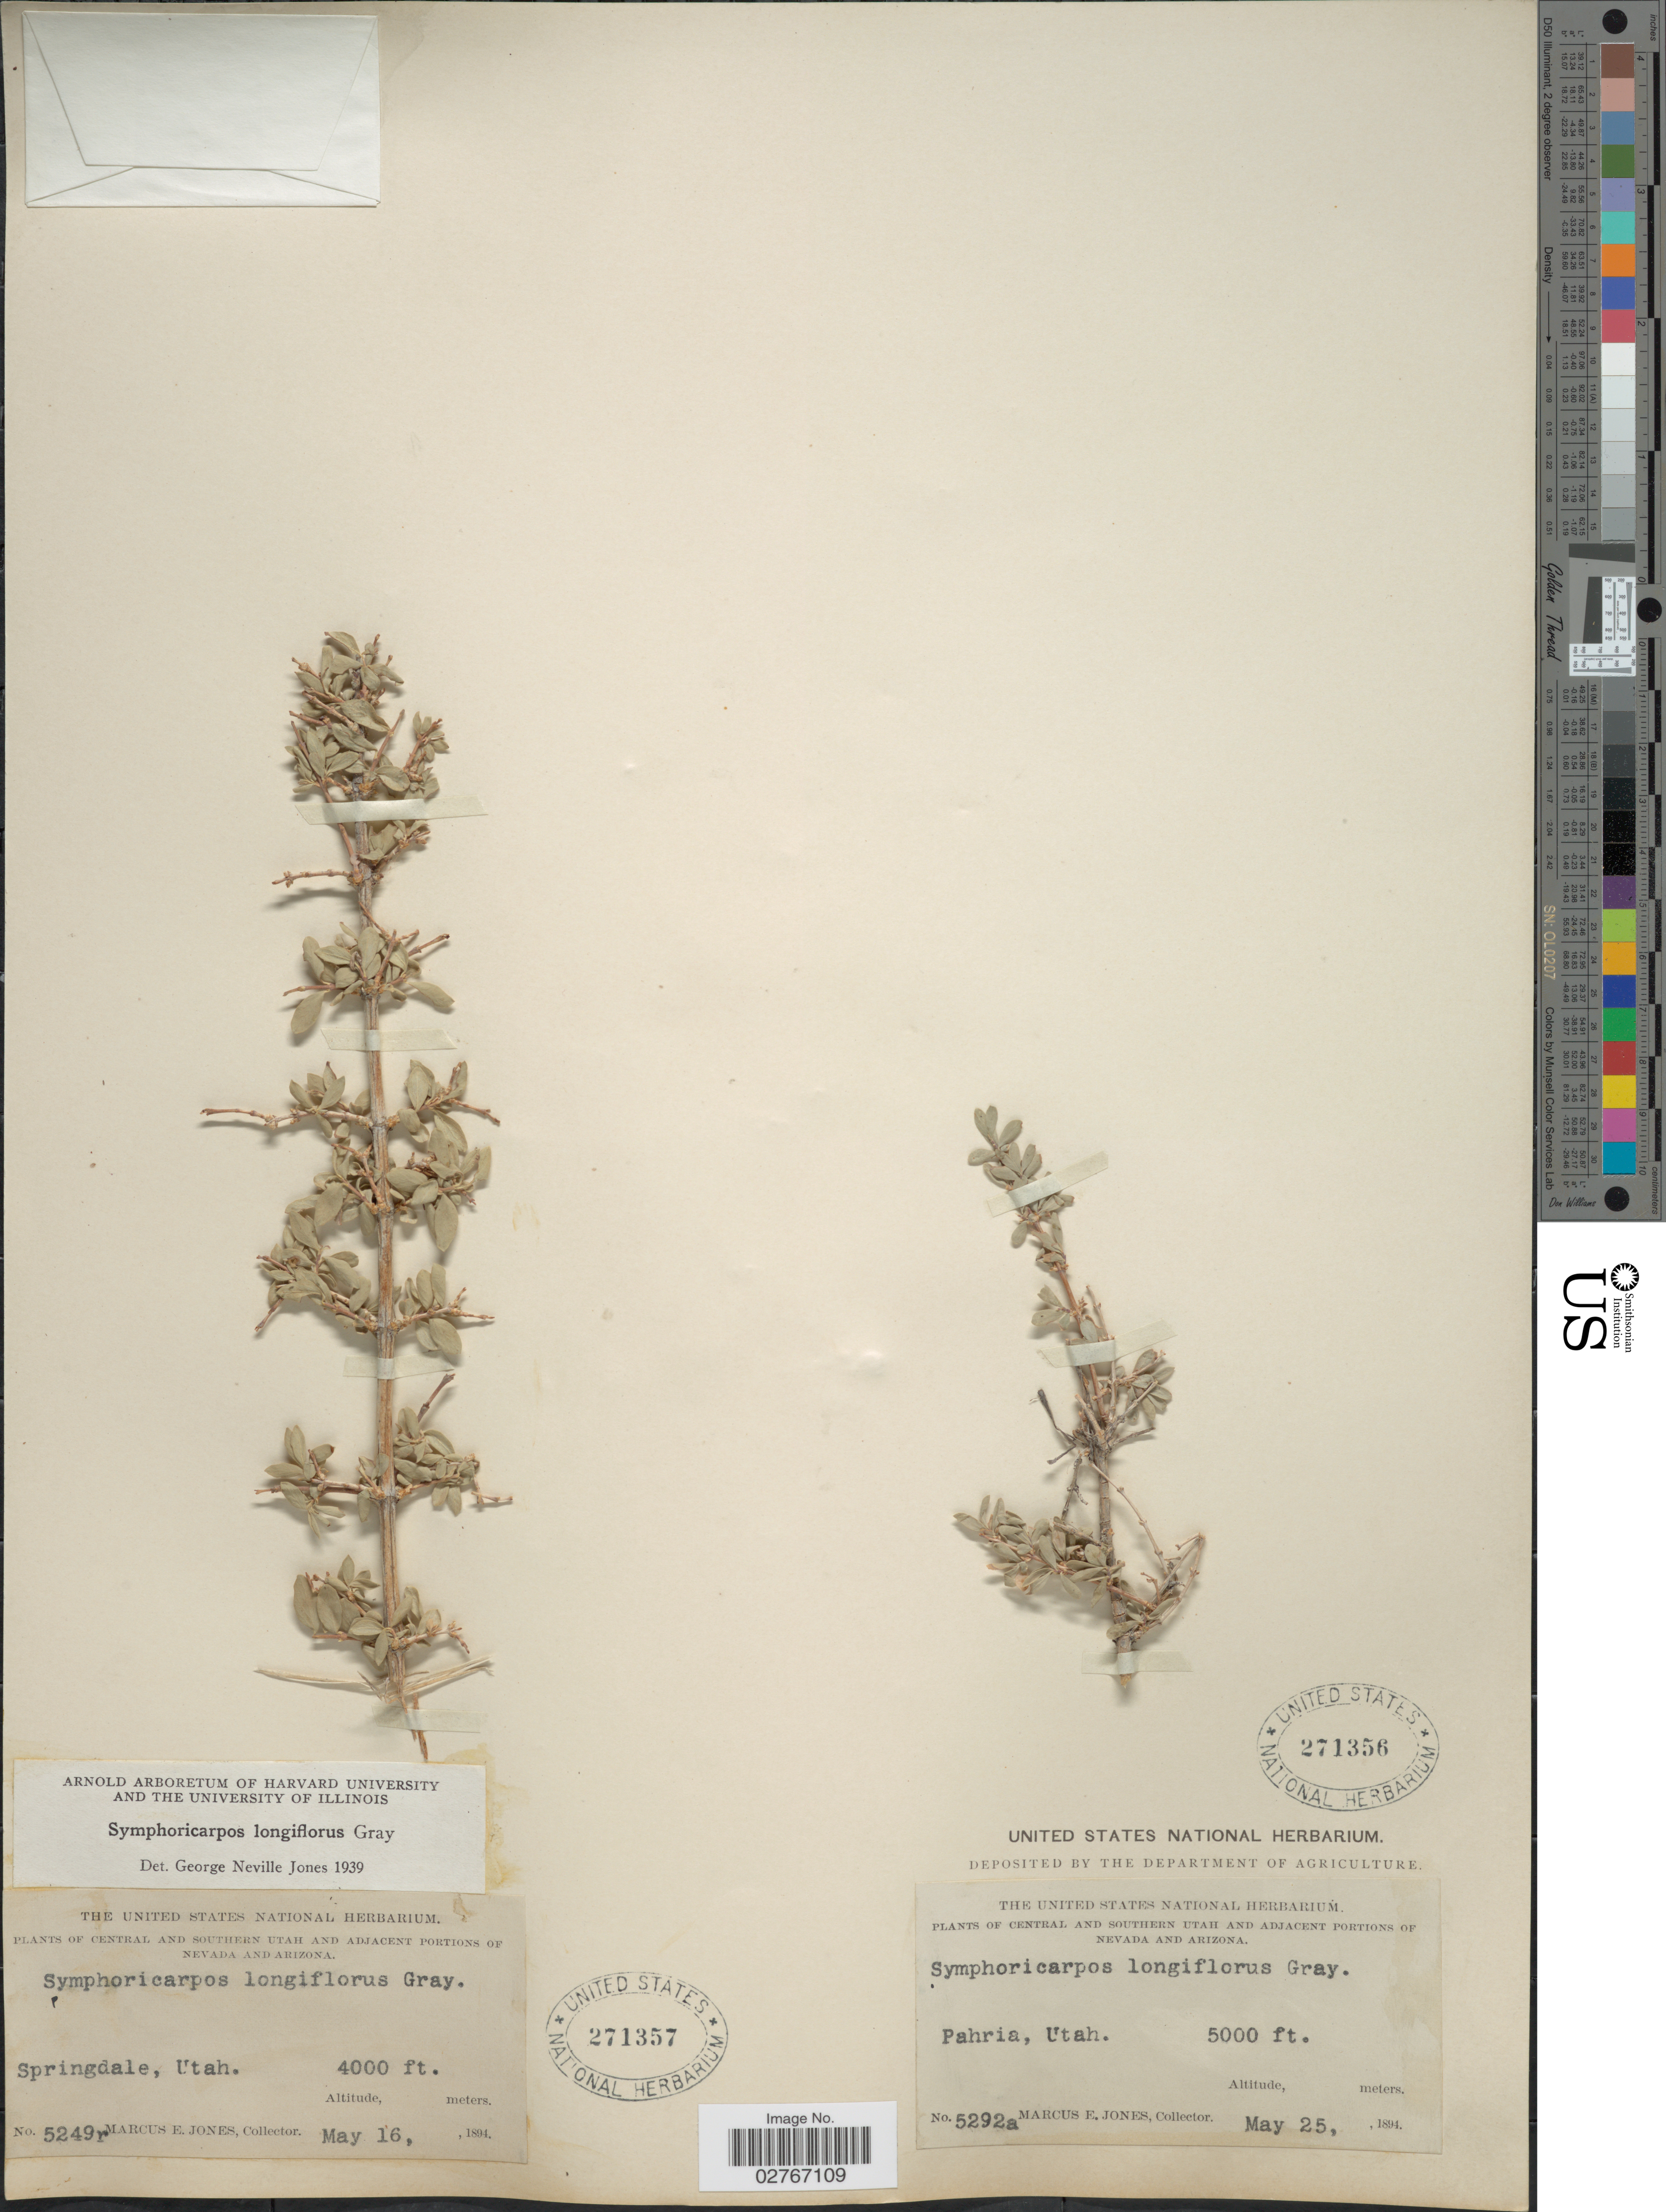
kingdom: Plantae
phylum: Tracheophyta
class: Magnoliopsida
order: Dipsacales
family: Caprifoliaceae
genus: Symphoricarpos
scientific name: Symphoricarpos longiflorus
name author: A. Gray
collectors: M. E. Jones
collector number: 5292a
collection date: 1894-05-25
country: United States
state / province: Utah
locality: Central and Southern Utah, Pahria.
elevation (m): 1524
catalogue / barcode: US 271356-2